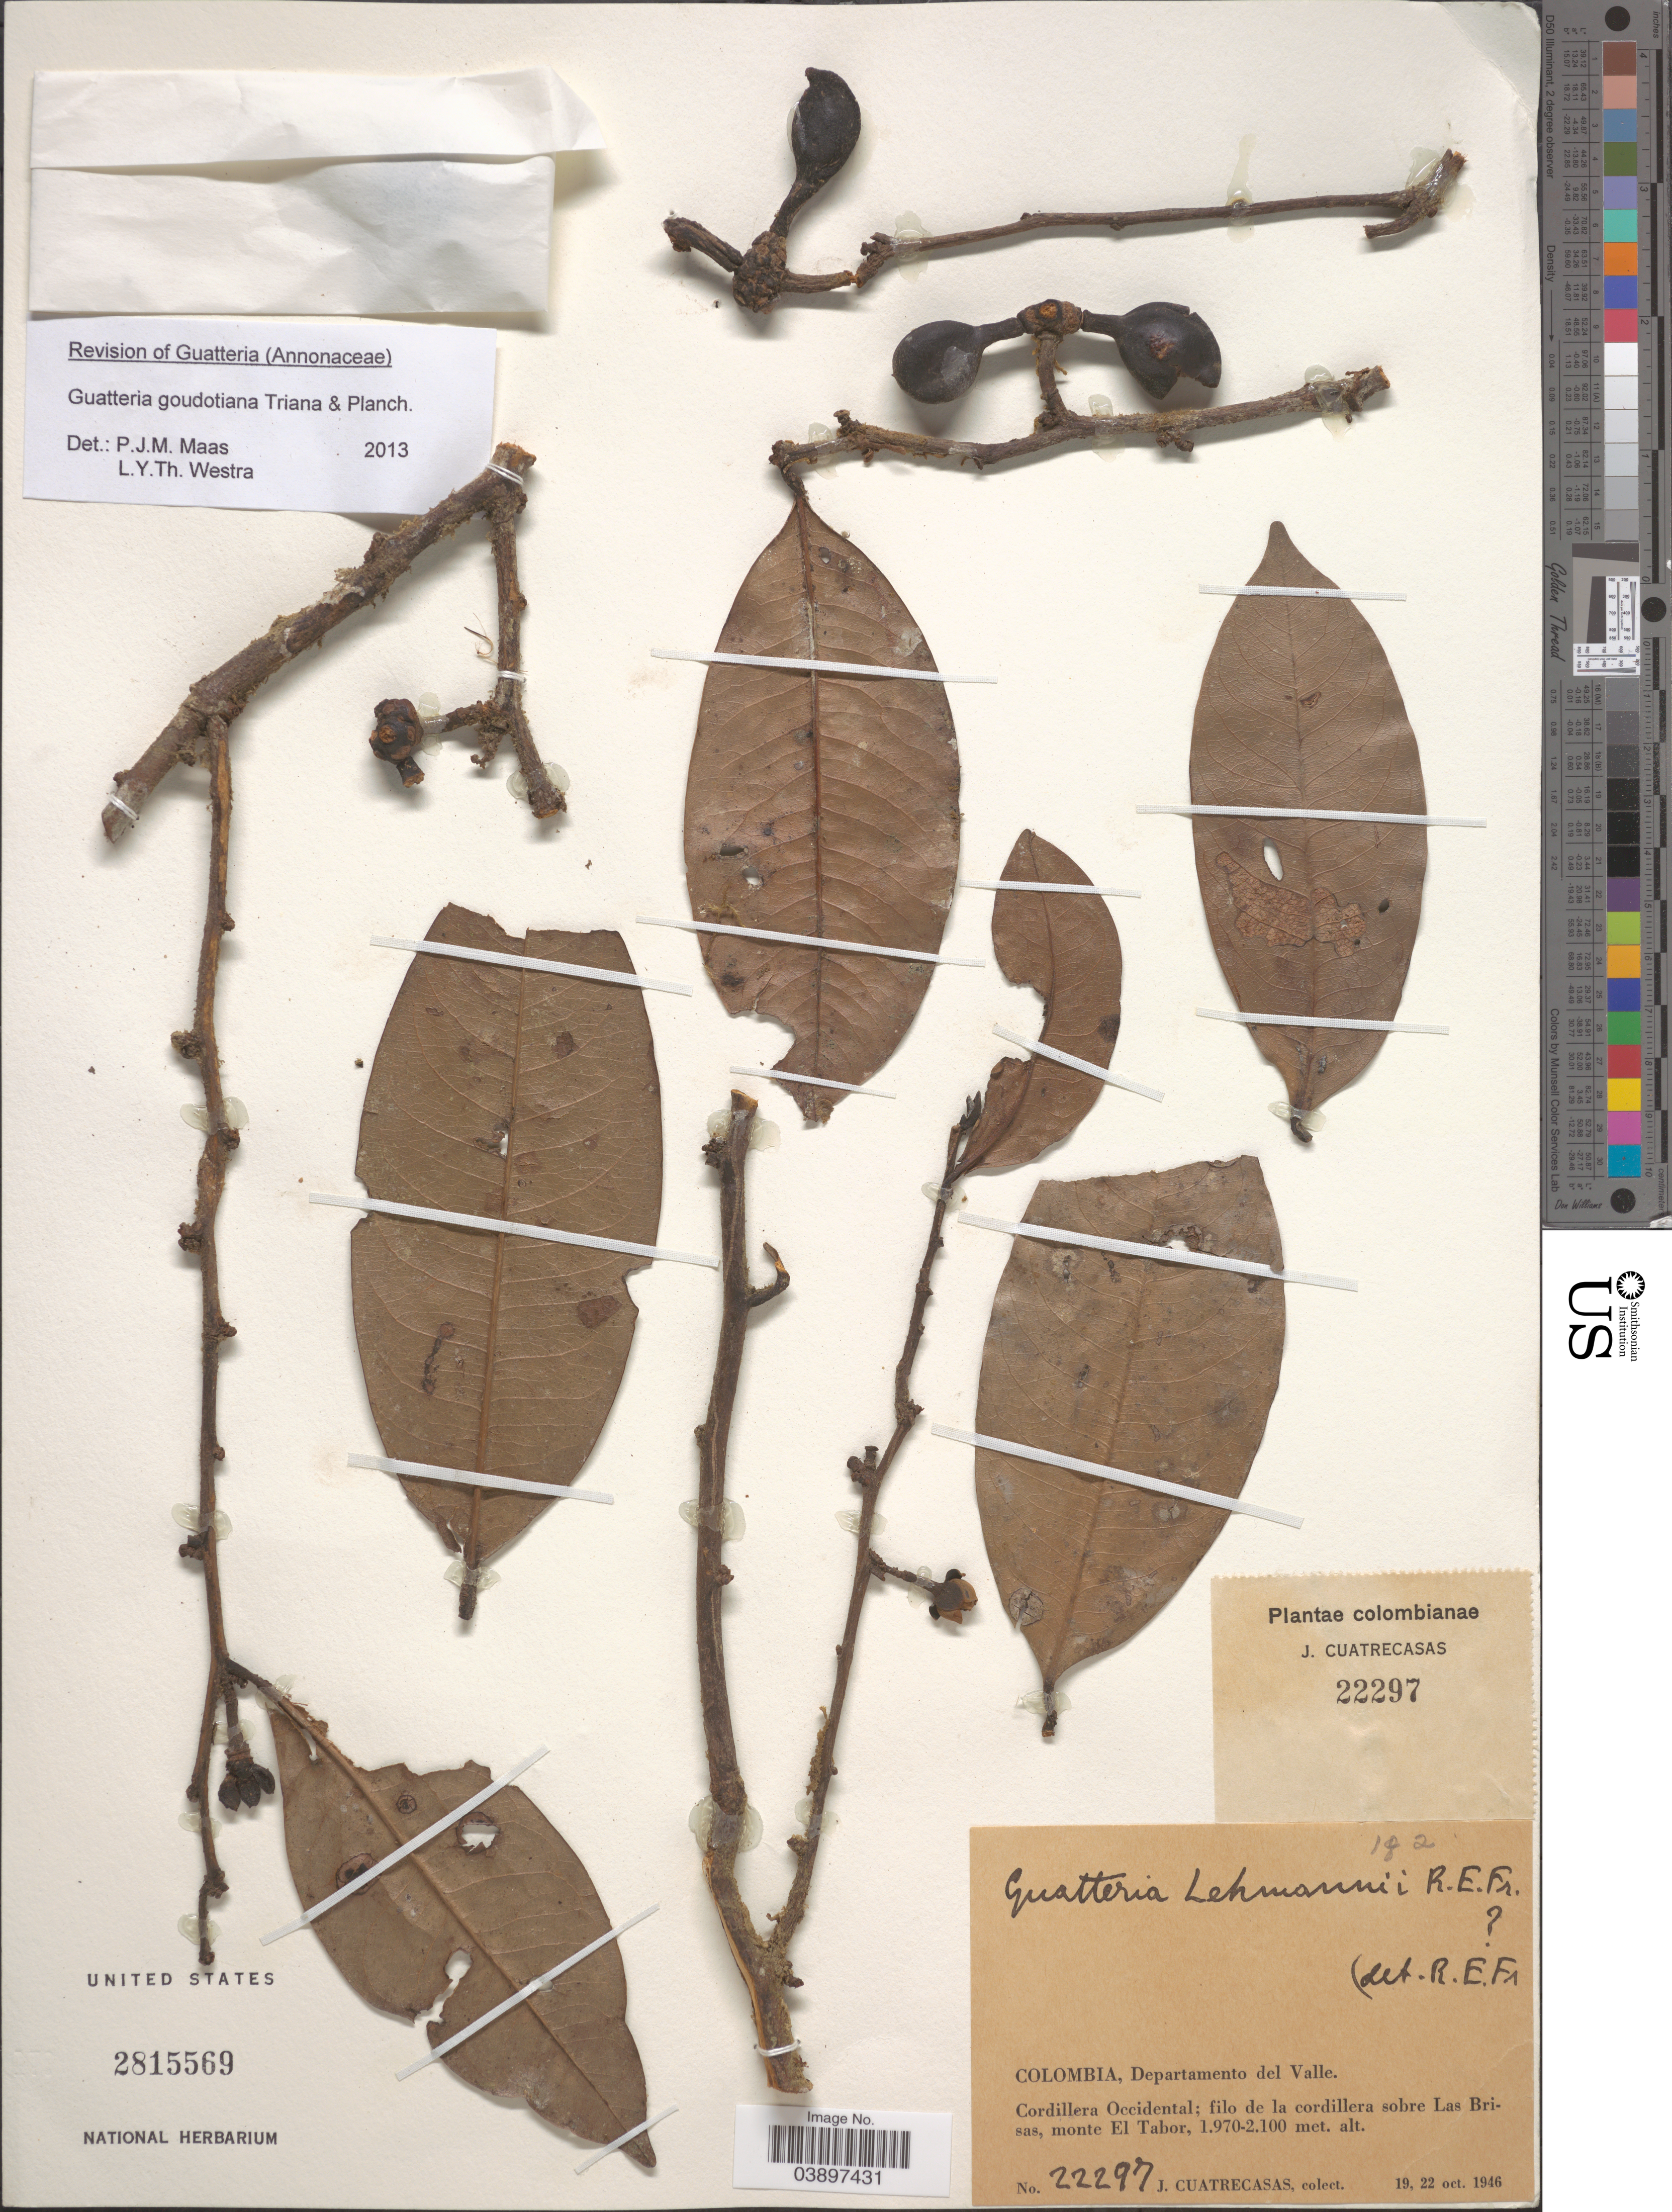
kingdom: Plantae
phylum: Tracheophyta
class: Magnoliopsida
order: Magnoliales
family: Annonaceae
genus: Guatteria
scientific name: Guatteria goudotiana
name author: Triana & Planch.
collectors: J. Cuatrecasas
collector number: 22297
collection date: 1946-10-19/1946-10-22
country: Colombia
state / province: Valle del Cauca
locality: Departamento del Valle. Cordillera Occidental; filo de la cordillera sobre Las Brisas, monte El Tabor.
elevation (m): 1970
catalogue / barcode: US 2815569